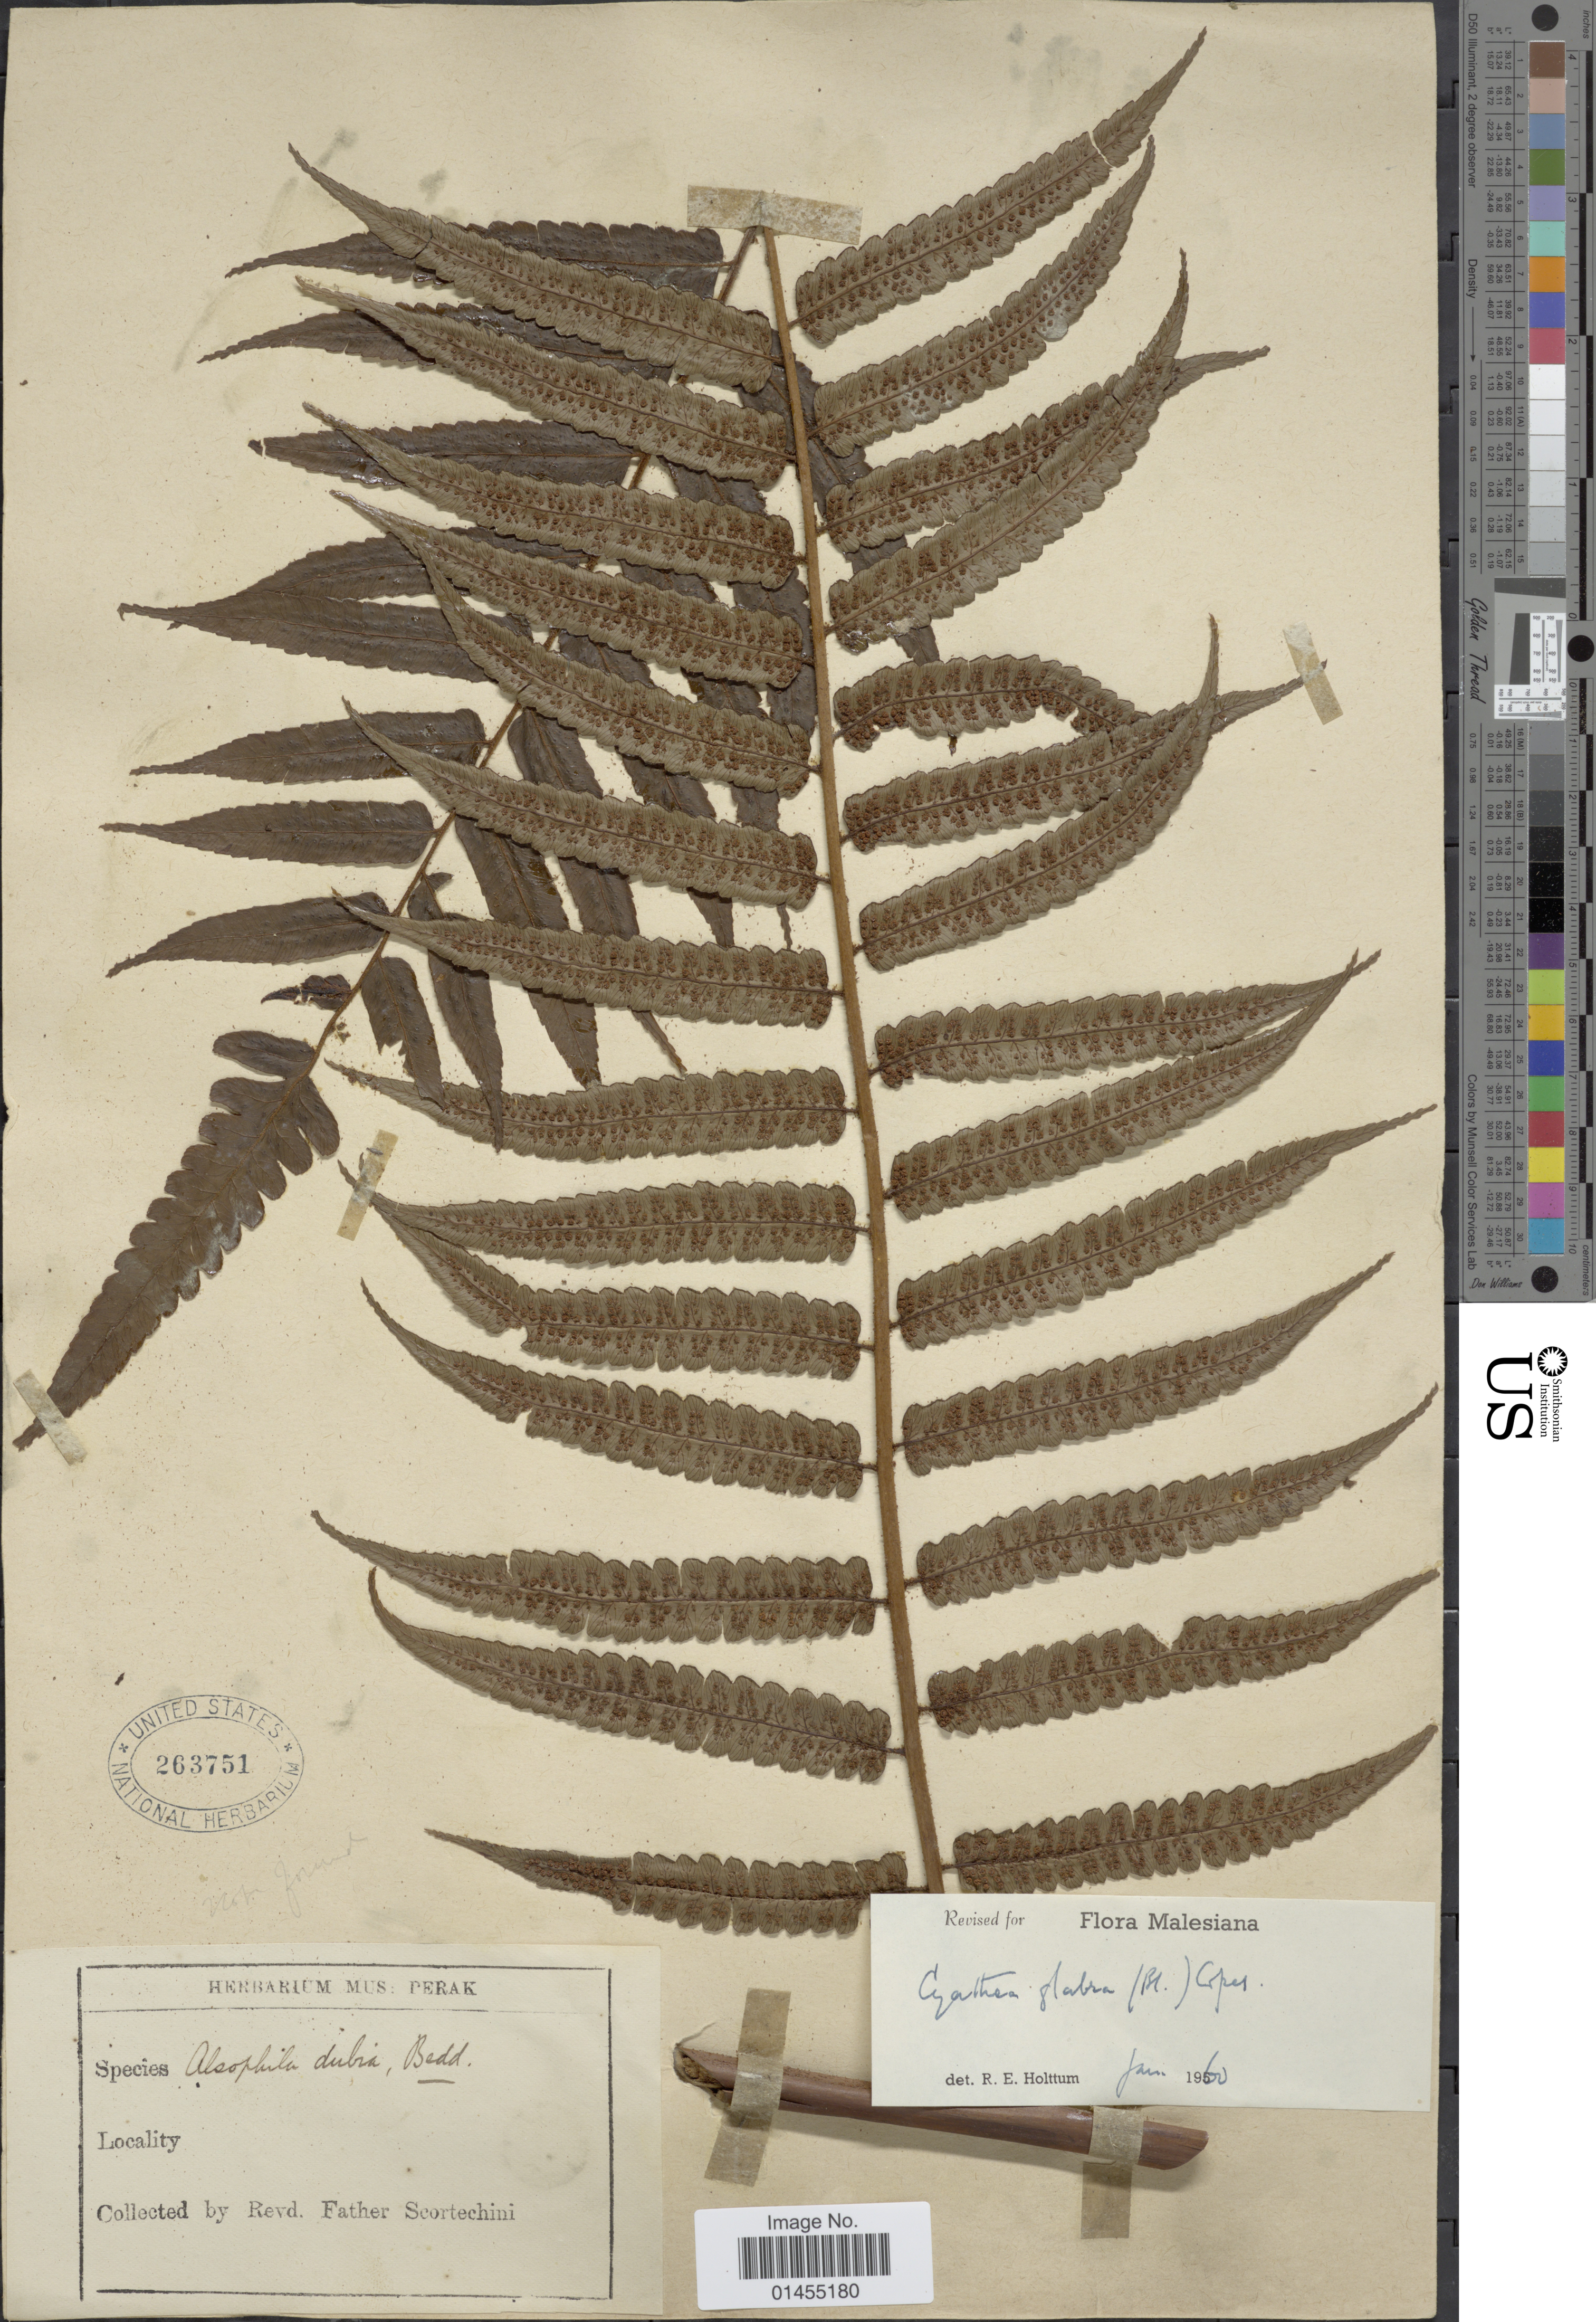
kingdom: Plantae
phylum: Tracheophyta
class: Polypodiopsida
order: Cyatheales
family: Cyatheaceae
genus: Alsophila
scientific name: Alsophila glabra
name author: (Blume) Hook.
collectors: Fr. Scortechini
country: Malaysia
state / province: Perak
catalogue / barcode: US 263751